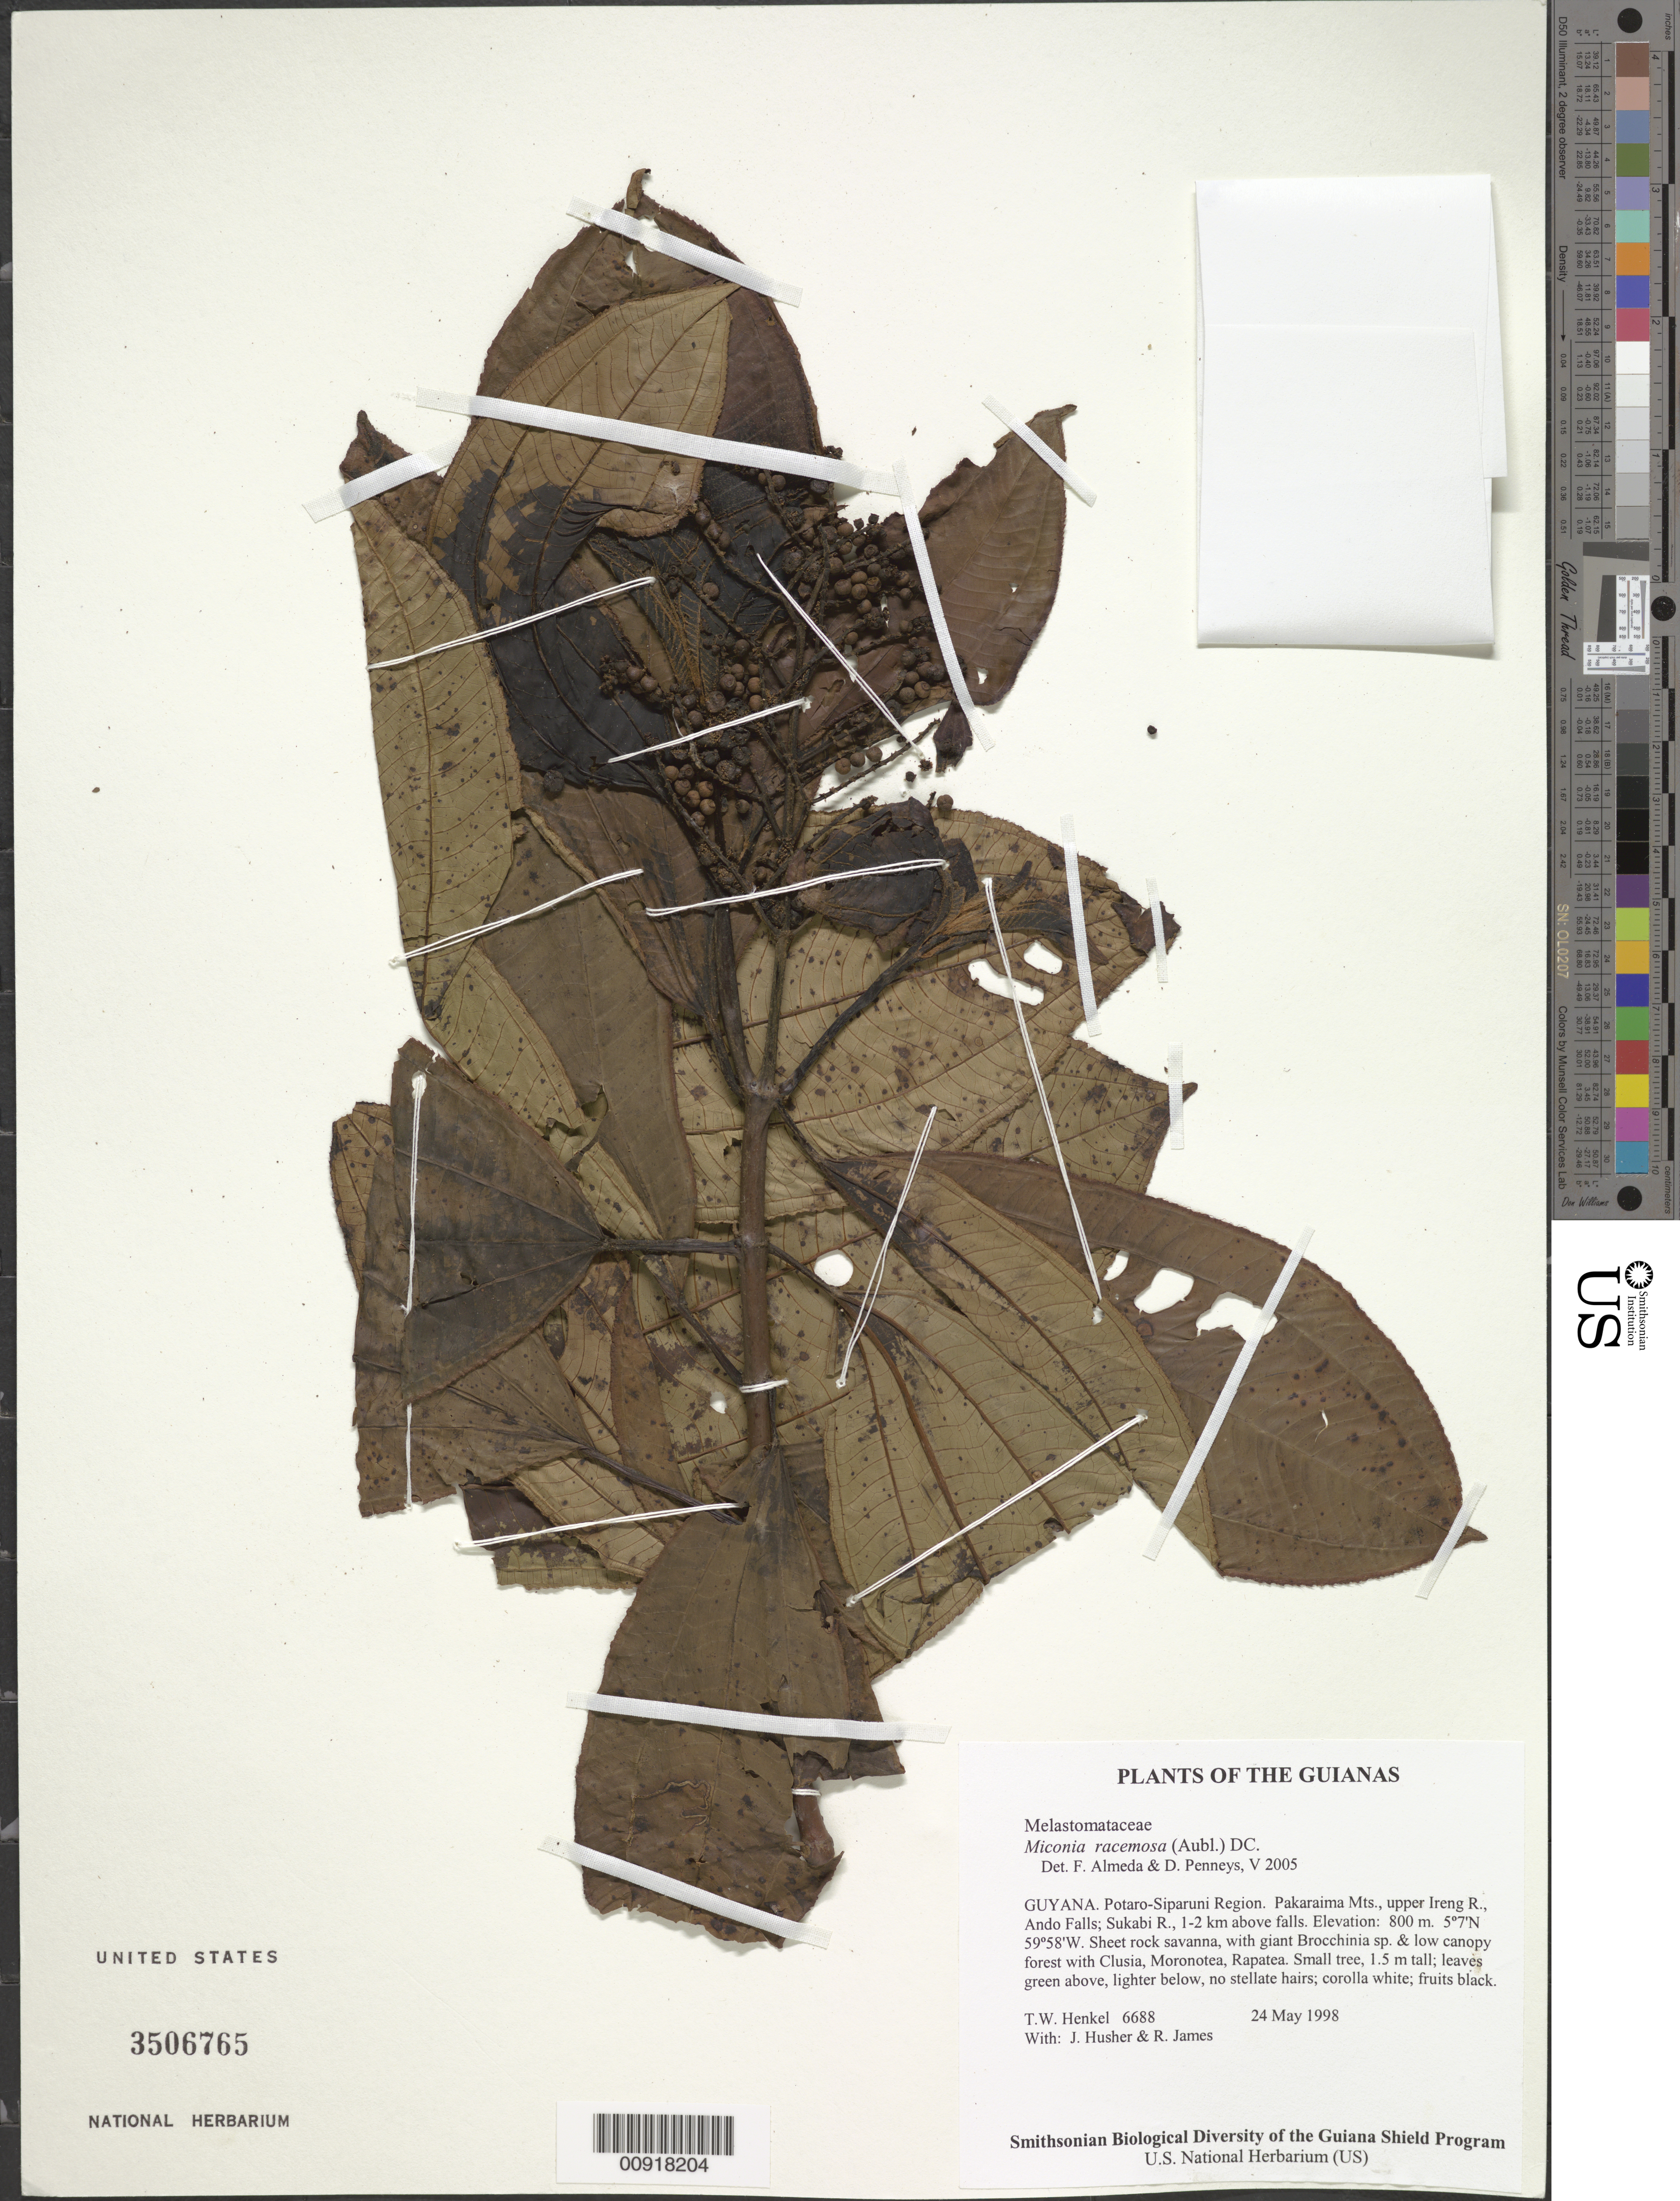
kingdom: Plantae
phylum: Tracheophyta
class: Magnoliopsida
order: Myrtales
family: Melastomataceae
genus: Miconia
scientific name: Miconia racemosa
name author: (Aubl.) DC.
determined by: Almeda, F.; Penneys, D. S.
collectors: T. Henkel, J. Husher & R. James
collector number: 6688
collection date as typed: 24 May 1998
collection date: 1998-05-24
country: Guyana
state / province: Potaro-Siparuni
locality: Pakaraima Mts., upper Ireng R., Ando Falls; Sukabi R., 1-2 km above falls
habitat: Sheet rock savanna, with giant Brocchinia sp. & low canopy forest with Clusia, Moronotea, Rapatea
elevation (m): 800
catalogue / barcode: US 3506765